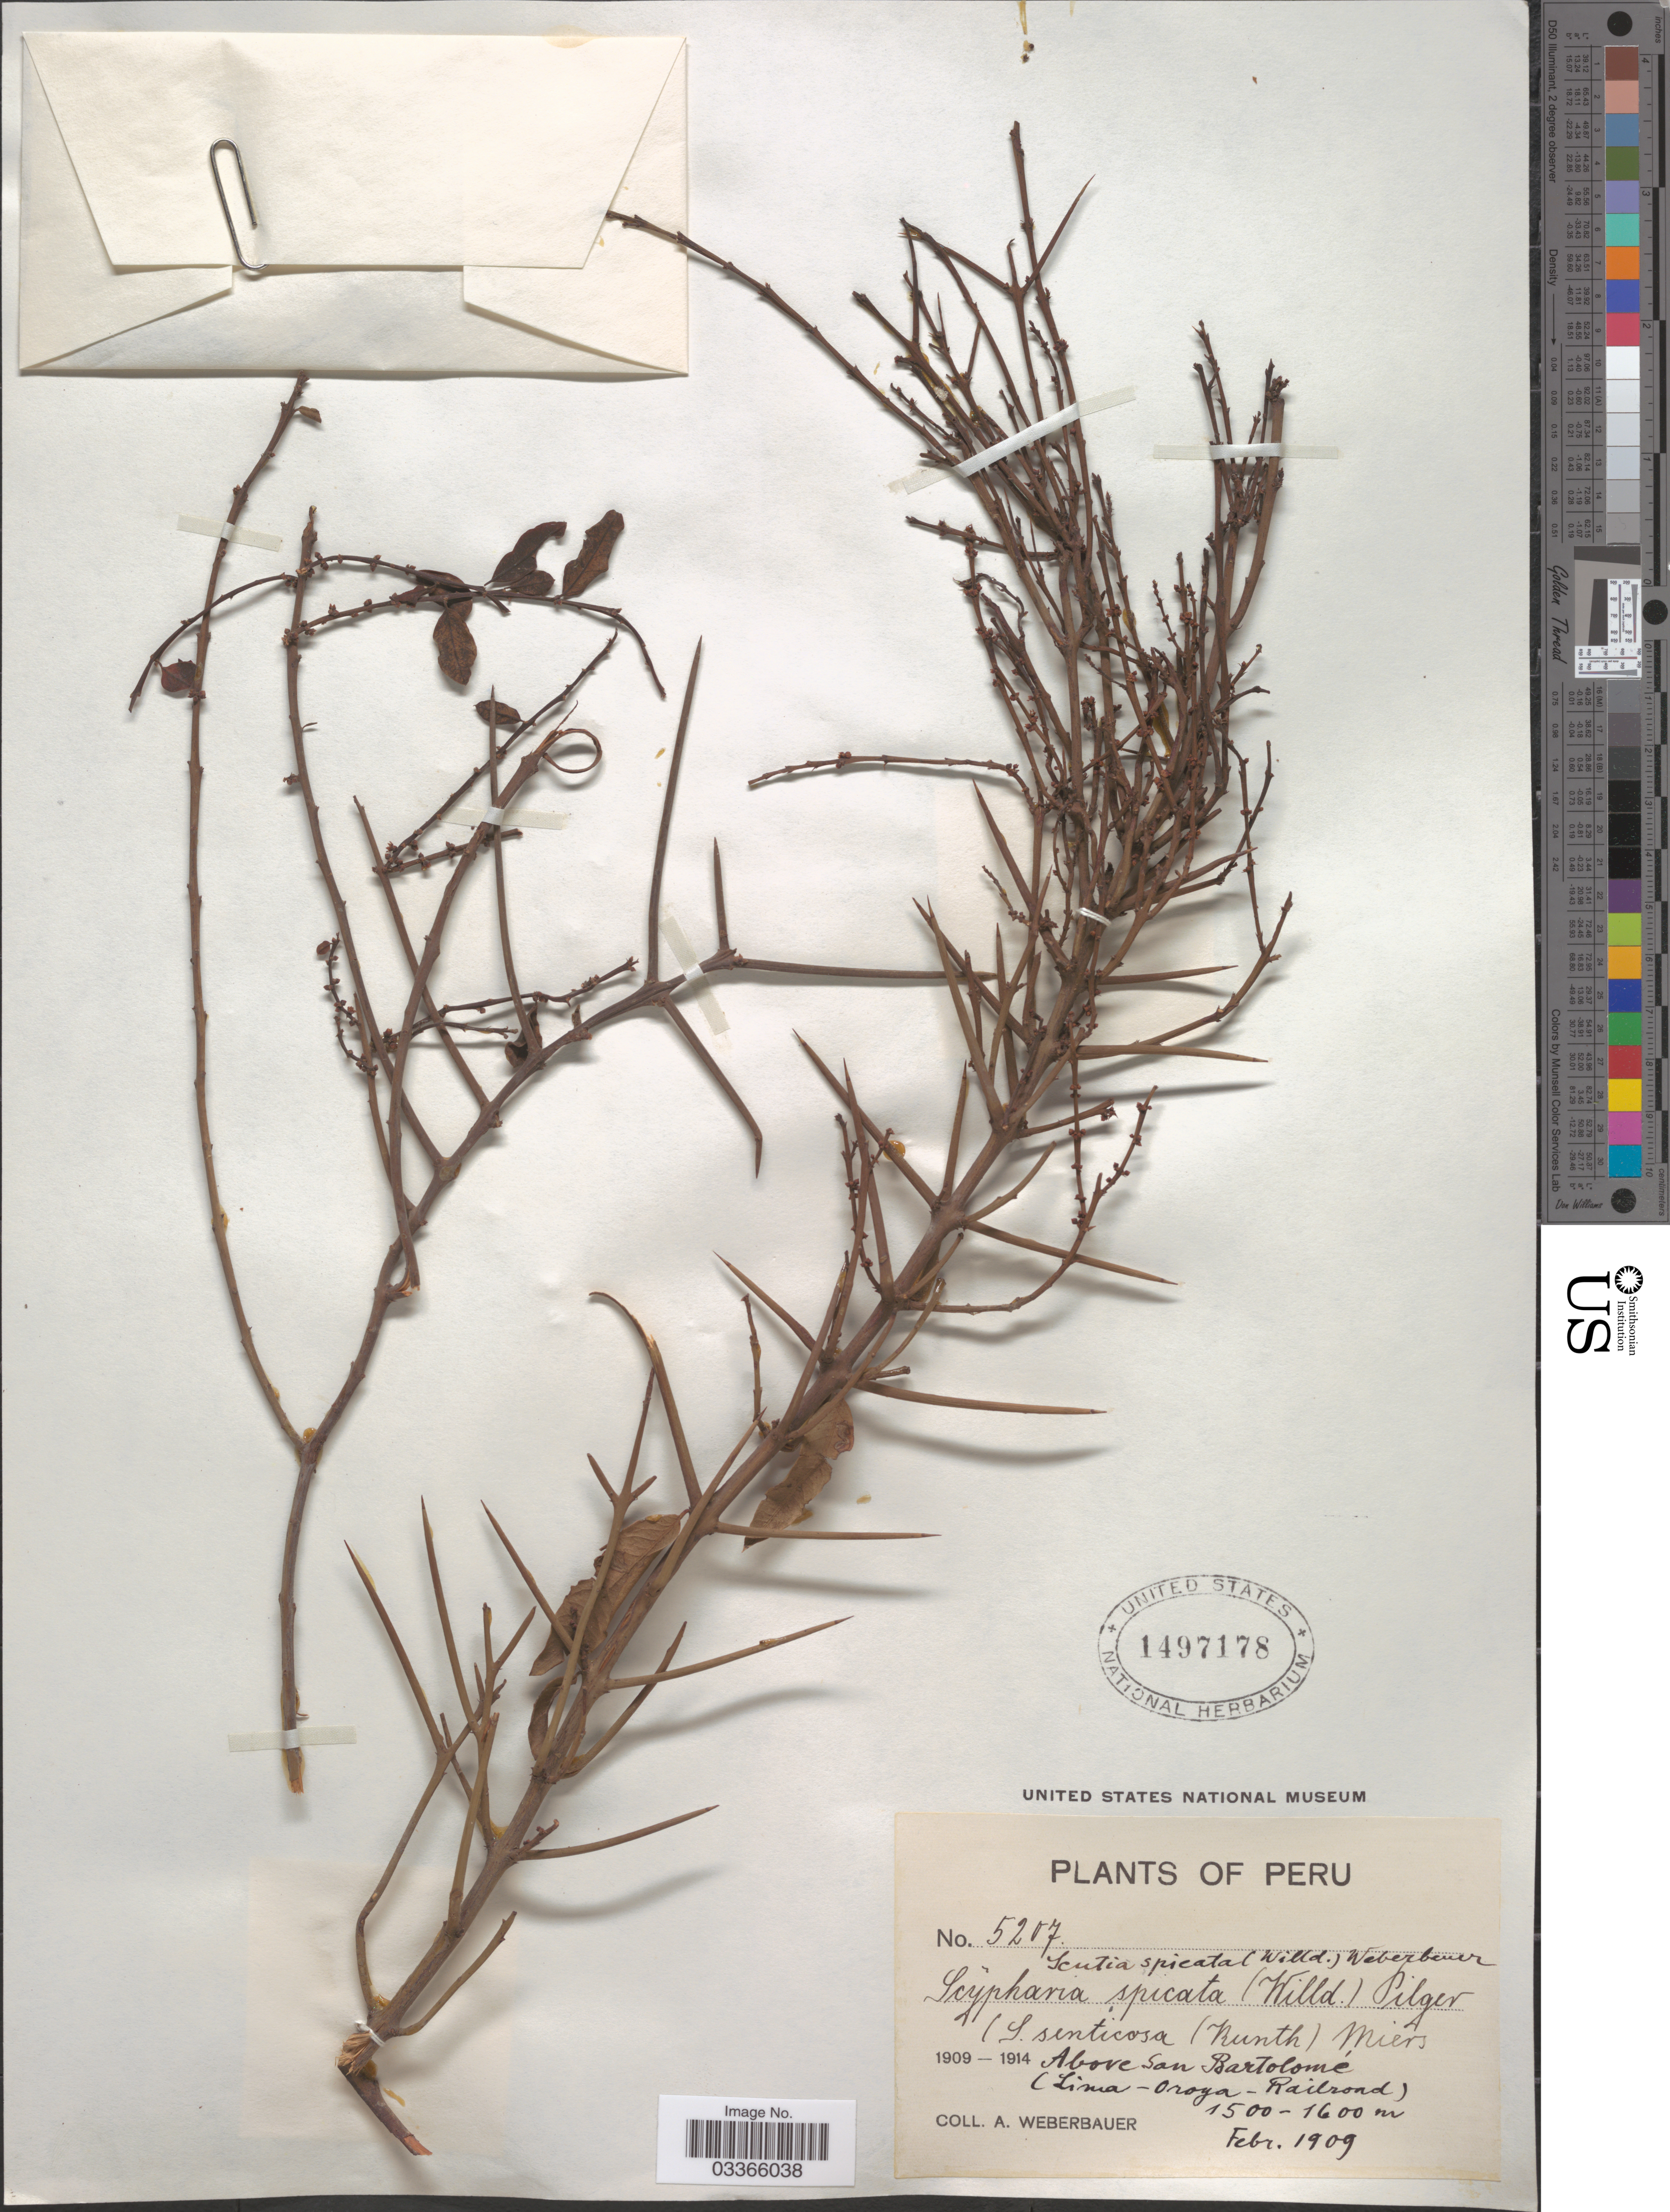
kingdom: Plantae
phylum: Tracheophyta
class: Magnoliopsida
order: Rosales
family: Rhamnaceae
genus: Scutia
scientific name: Scutia spicata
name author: (Humb. & Bonpl. ex Willd.) Weberb.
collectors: A. Weberbauer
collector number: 5207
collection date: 1909-02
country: Peru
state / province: Lima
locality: Above San Bartolomé (Lima-Oroya-Railroad).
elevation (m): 1500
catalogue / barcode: US 1497178